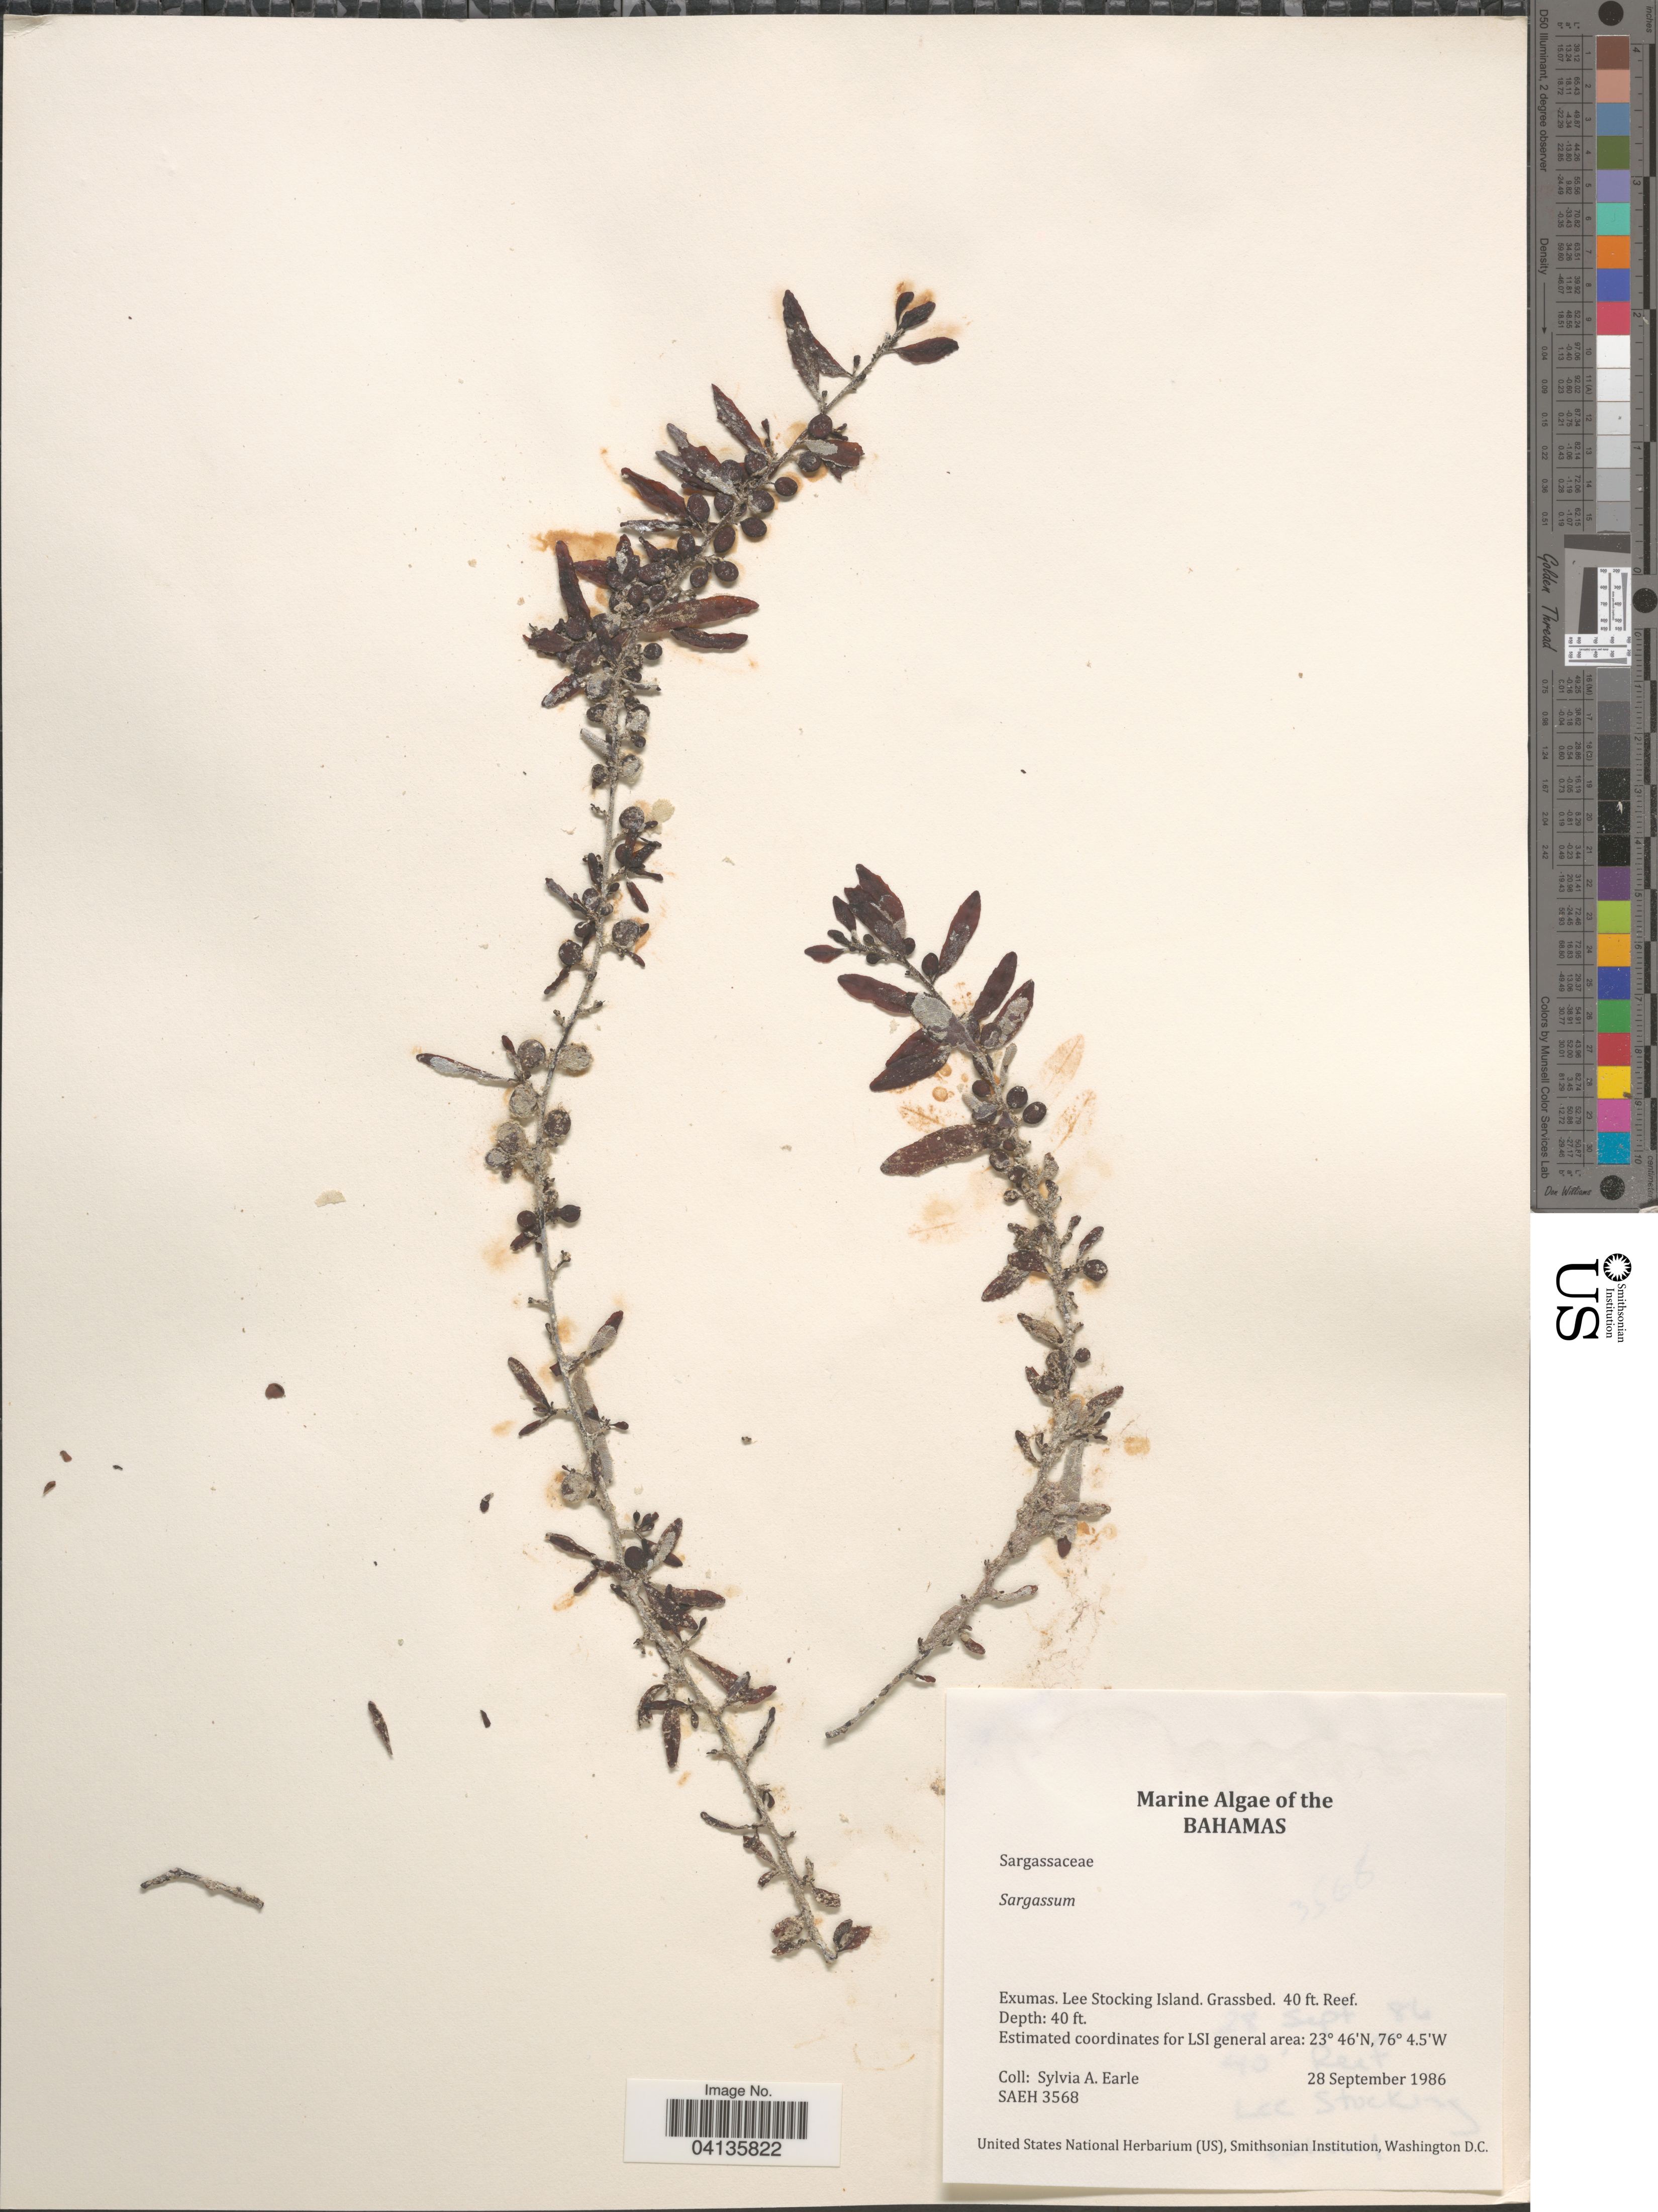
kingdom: Chromista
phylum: Ochrophyta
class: Phaeophyceae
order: Fucales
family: Sargassaceae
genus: Sargassum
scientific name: Sargassum sp.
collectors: S. A. Earle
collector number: SAEH 3568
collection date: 1986-09-28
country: Bahamas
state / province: Exuma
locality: Exumas. Lee Stocking Island.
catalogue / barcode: US 238671